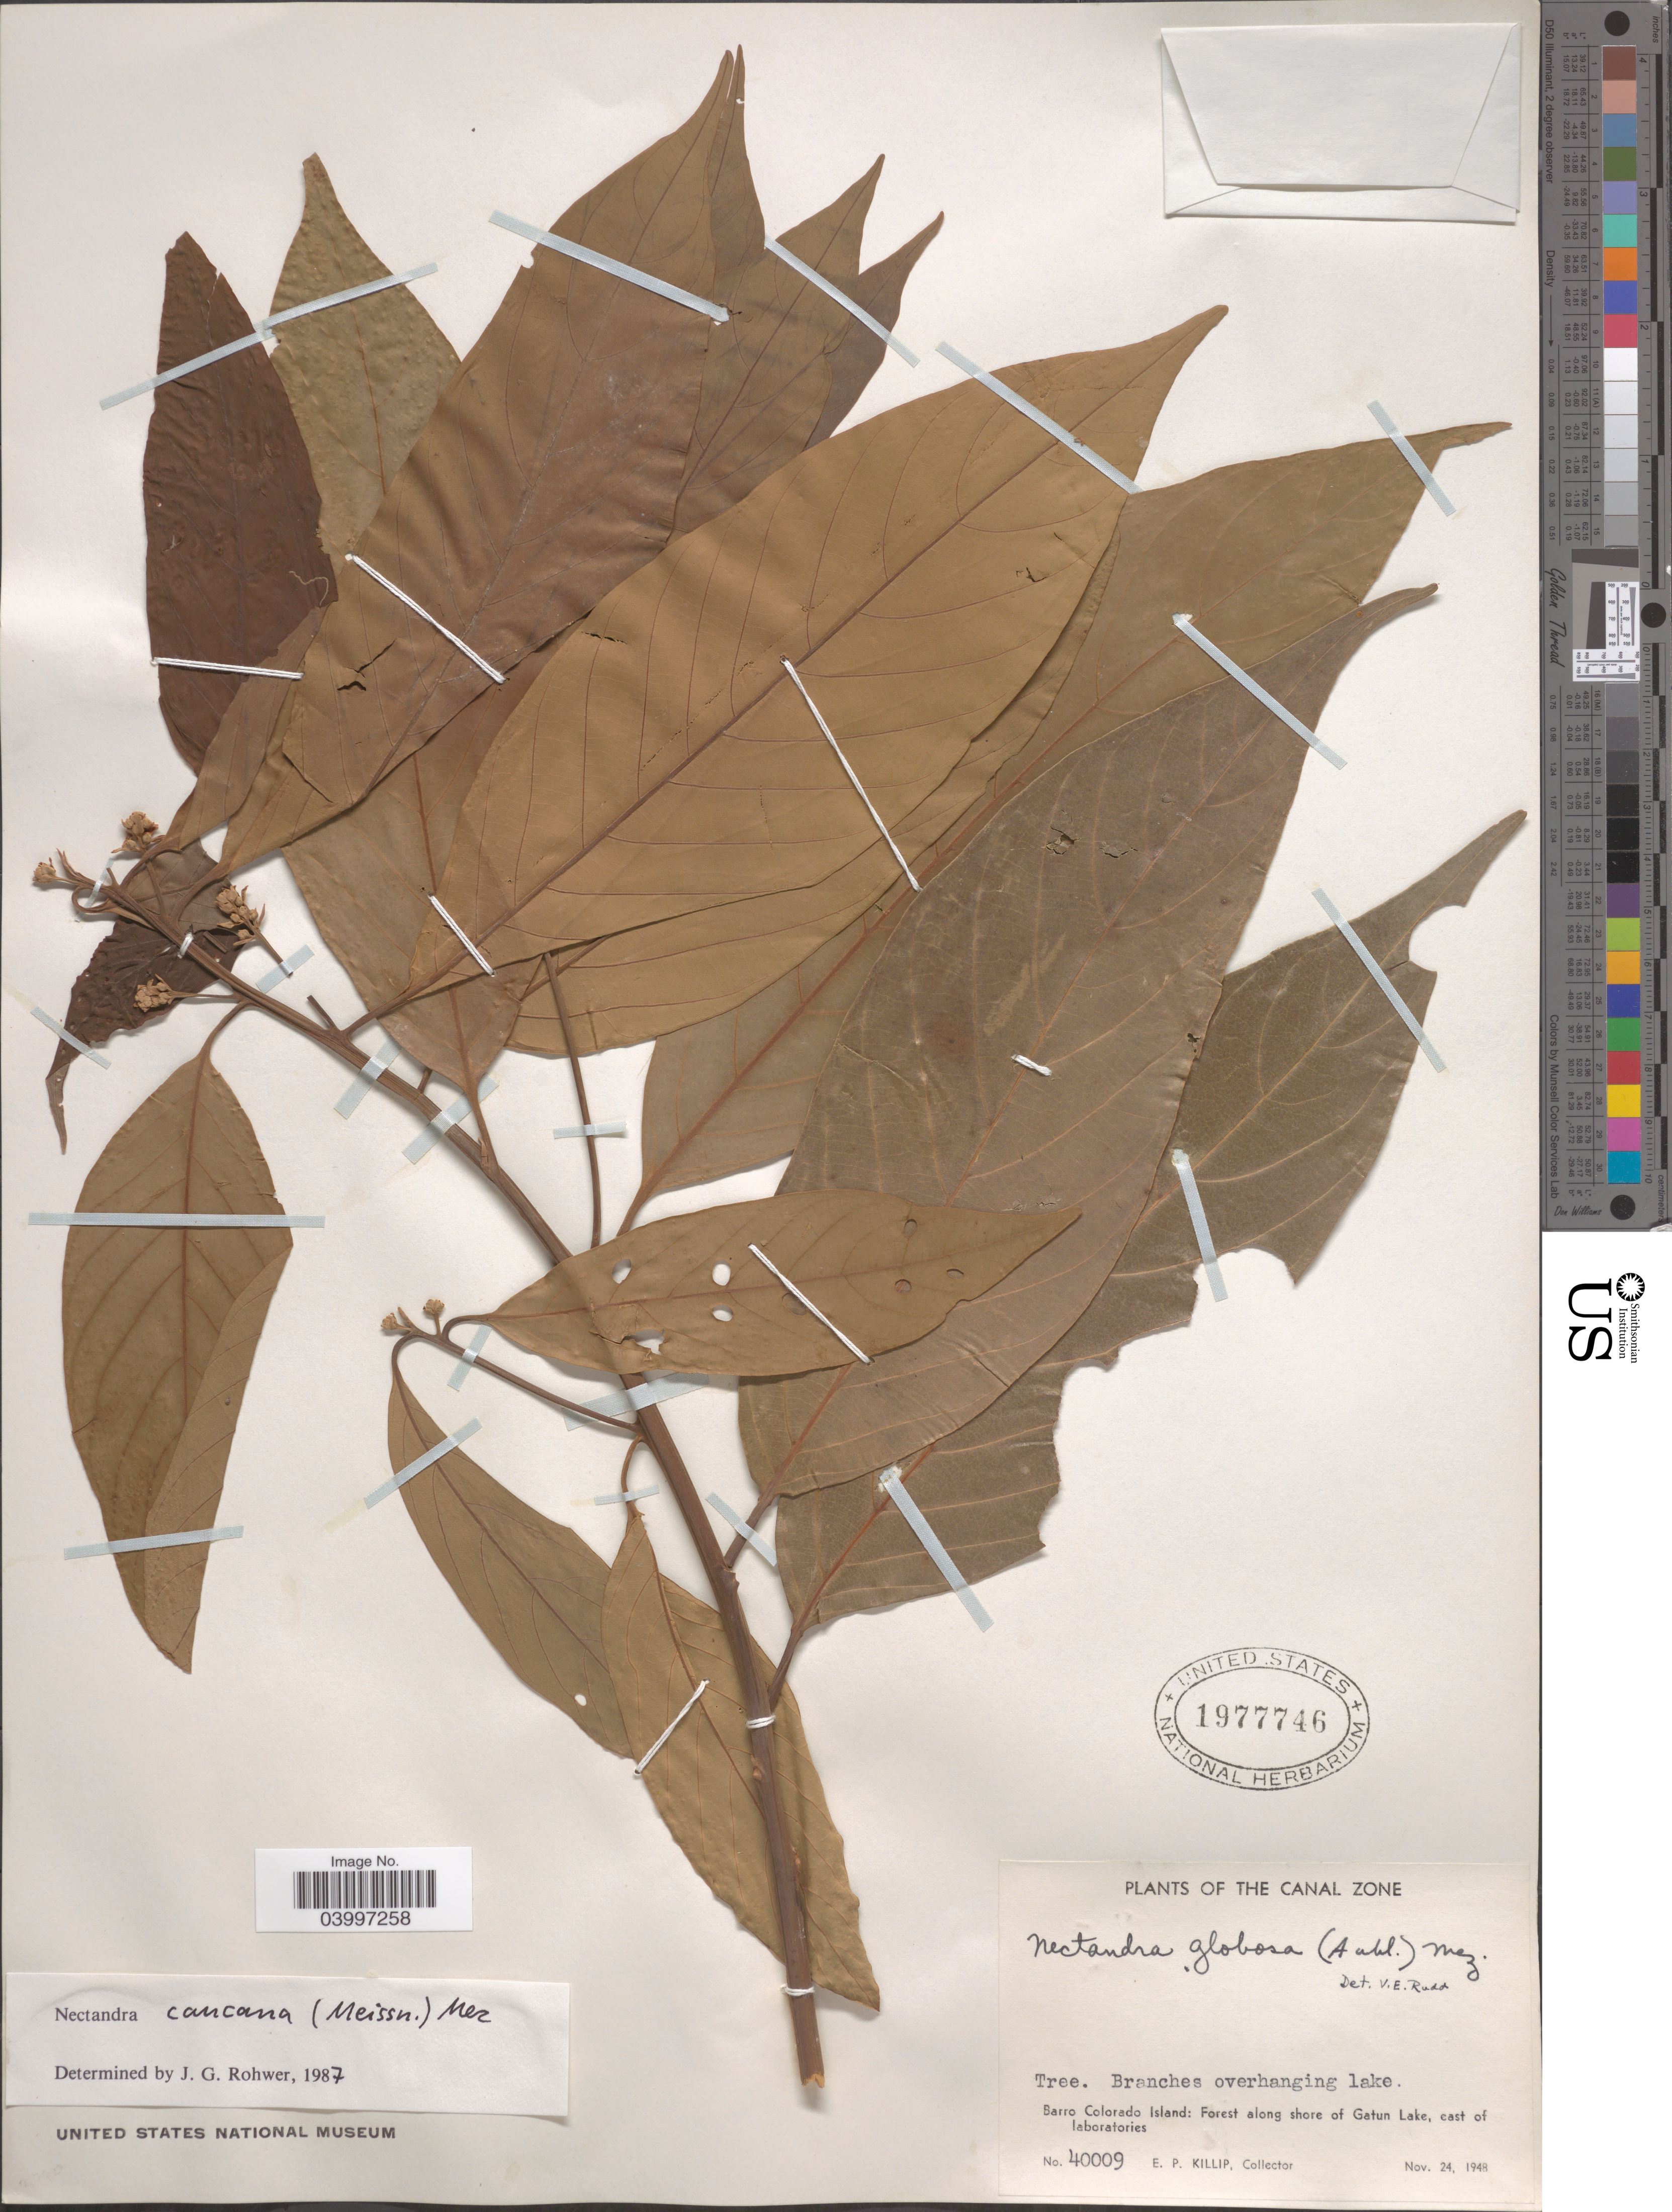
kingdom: Plantae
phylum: Tracheophyta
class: Magnoliopsida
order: Laurales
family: Lauraceae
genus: Nectandra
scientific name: Nectandra caucana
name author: (Meisn.) Mez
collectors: E. P. Killip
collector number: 40009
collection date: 1948-11-24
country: Panama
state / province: Panamá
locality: The Canal Zone. Barro Colorado Island: Forest along shore of Gatun Lake, east of laboratories.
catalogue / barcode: US 1977746